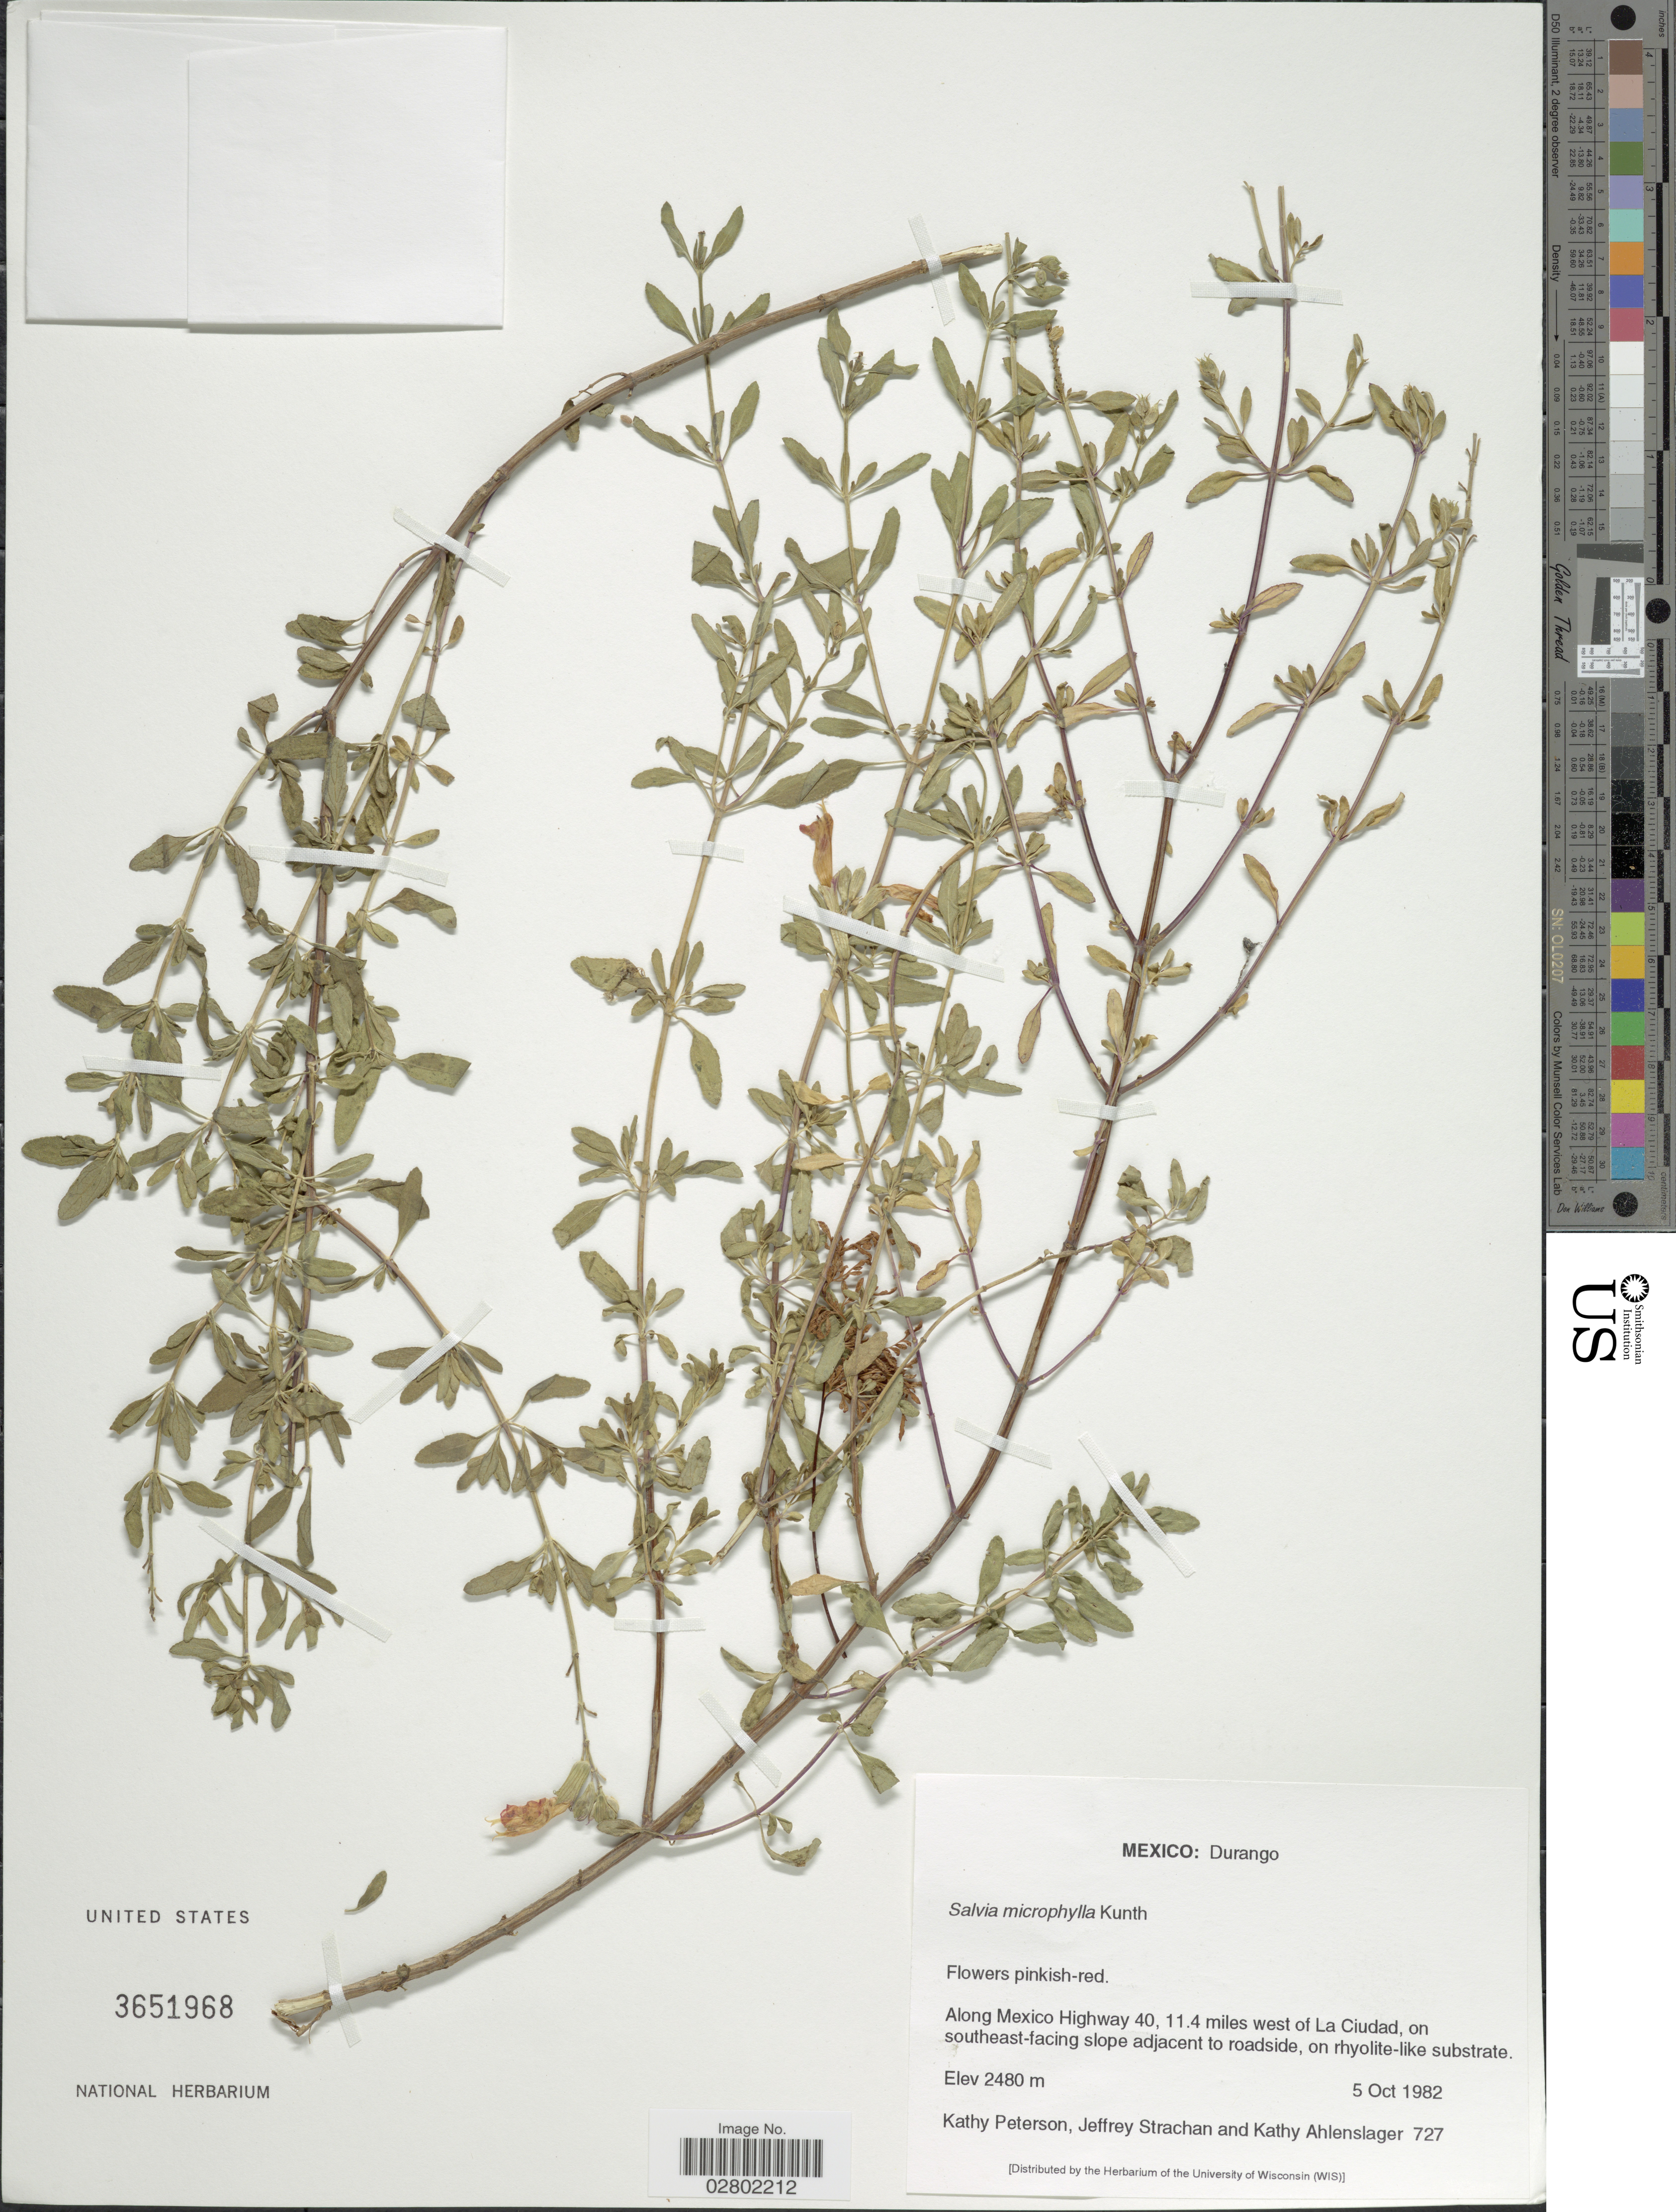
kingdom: Plantae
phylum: Tracheophyta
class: Magnoliopsida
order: Lamiales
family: Lamiaceae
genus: Salvia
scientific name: Salvia microphylla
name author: Kunth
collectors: K. Peterson, J. Strachan & K. Ahlenslager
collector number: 727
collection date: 1982-10-05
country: Mexico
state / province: Durango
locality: Along Mexico Highway 40, 11.4 miles west of La Ciudad, on southeast-facing slope adjacent to roadside.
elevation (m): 2480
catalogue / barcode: US 3651968